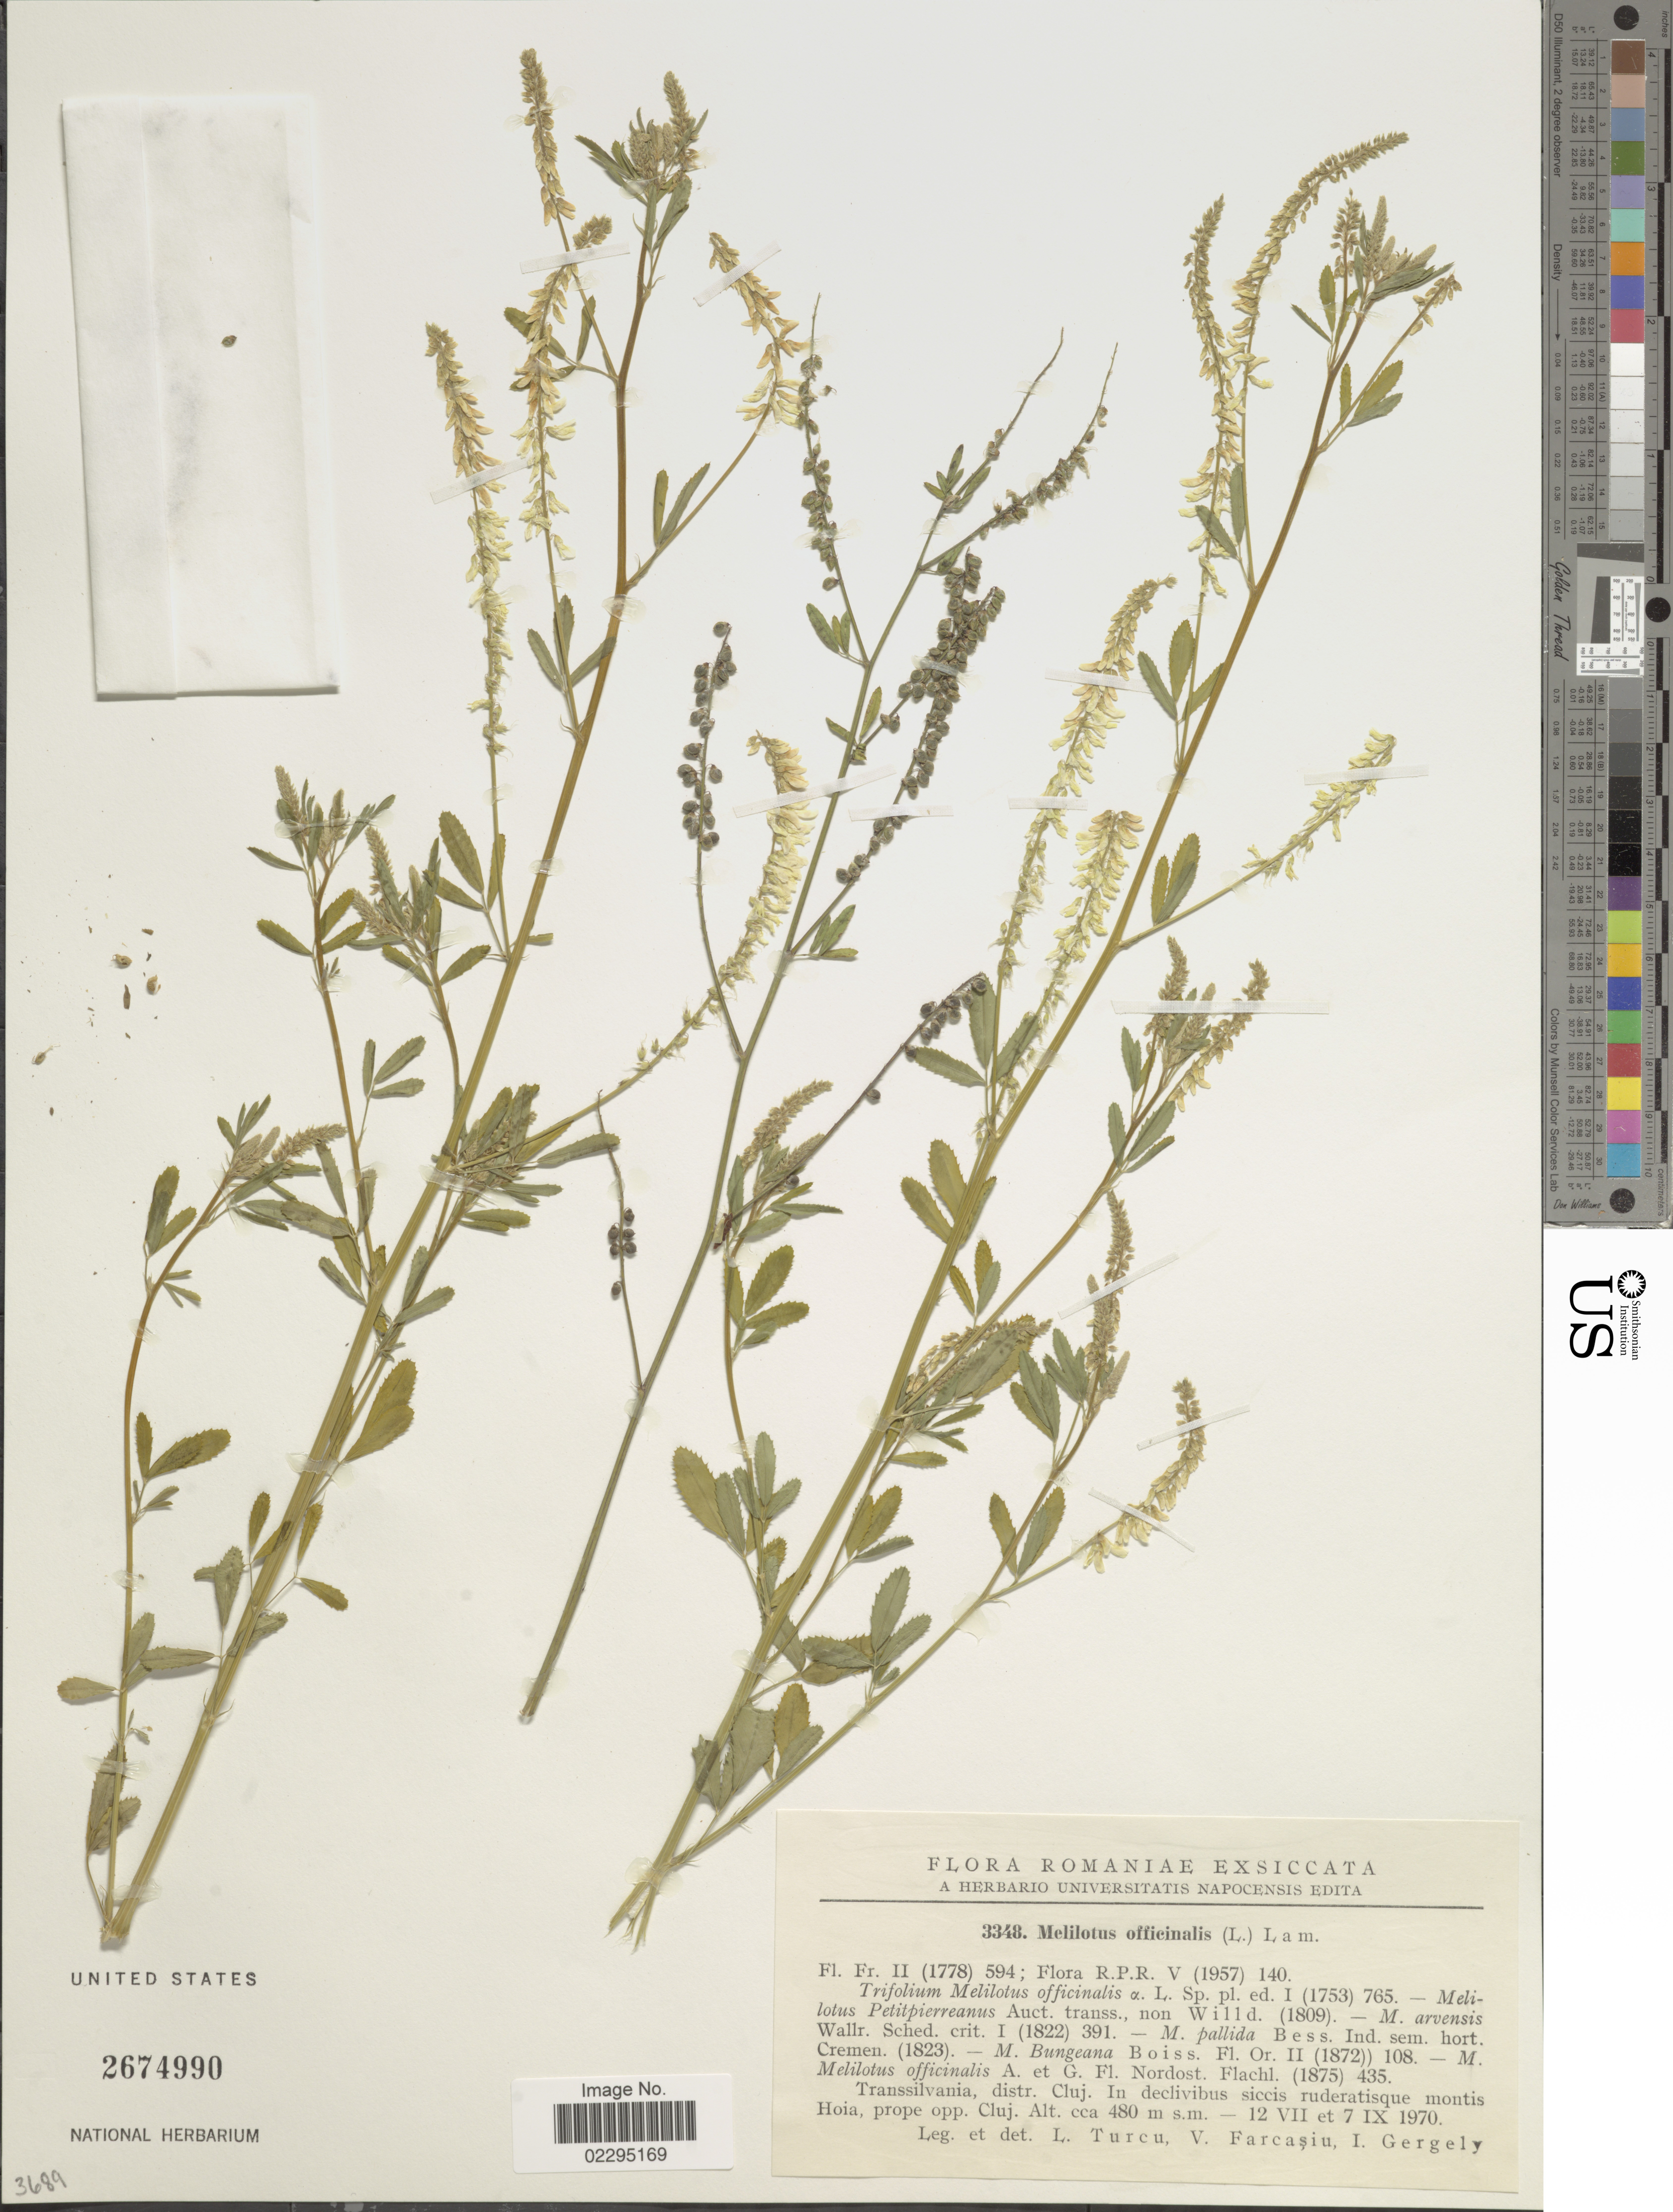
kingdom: Plantae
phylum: Tracheophyta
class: Magnoliopsida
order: Fabales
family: Fabaceae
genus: Melilotus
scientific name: Melilotus officinalis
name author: (L.) Lam.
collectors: L. Turcu, V. Farcasiu & I. Gergely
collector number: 334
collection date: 1970-07-12/1970-09-07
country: Romania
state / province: Cluj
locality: Romaniae, Transsilvania, distr. Cluj, In declivibus siccis rudertisque montis Hoia, prope opp.Cluj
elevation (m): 480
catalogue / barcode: US 2674990